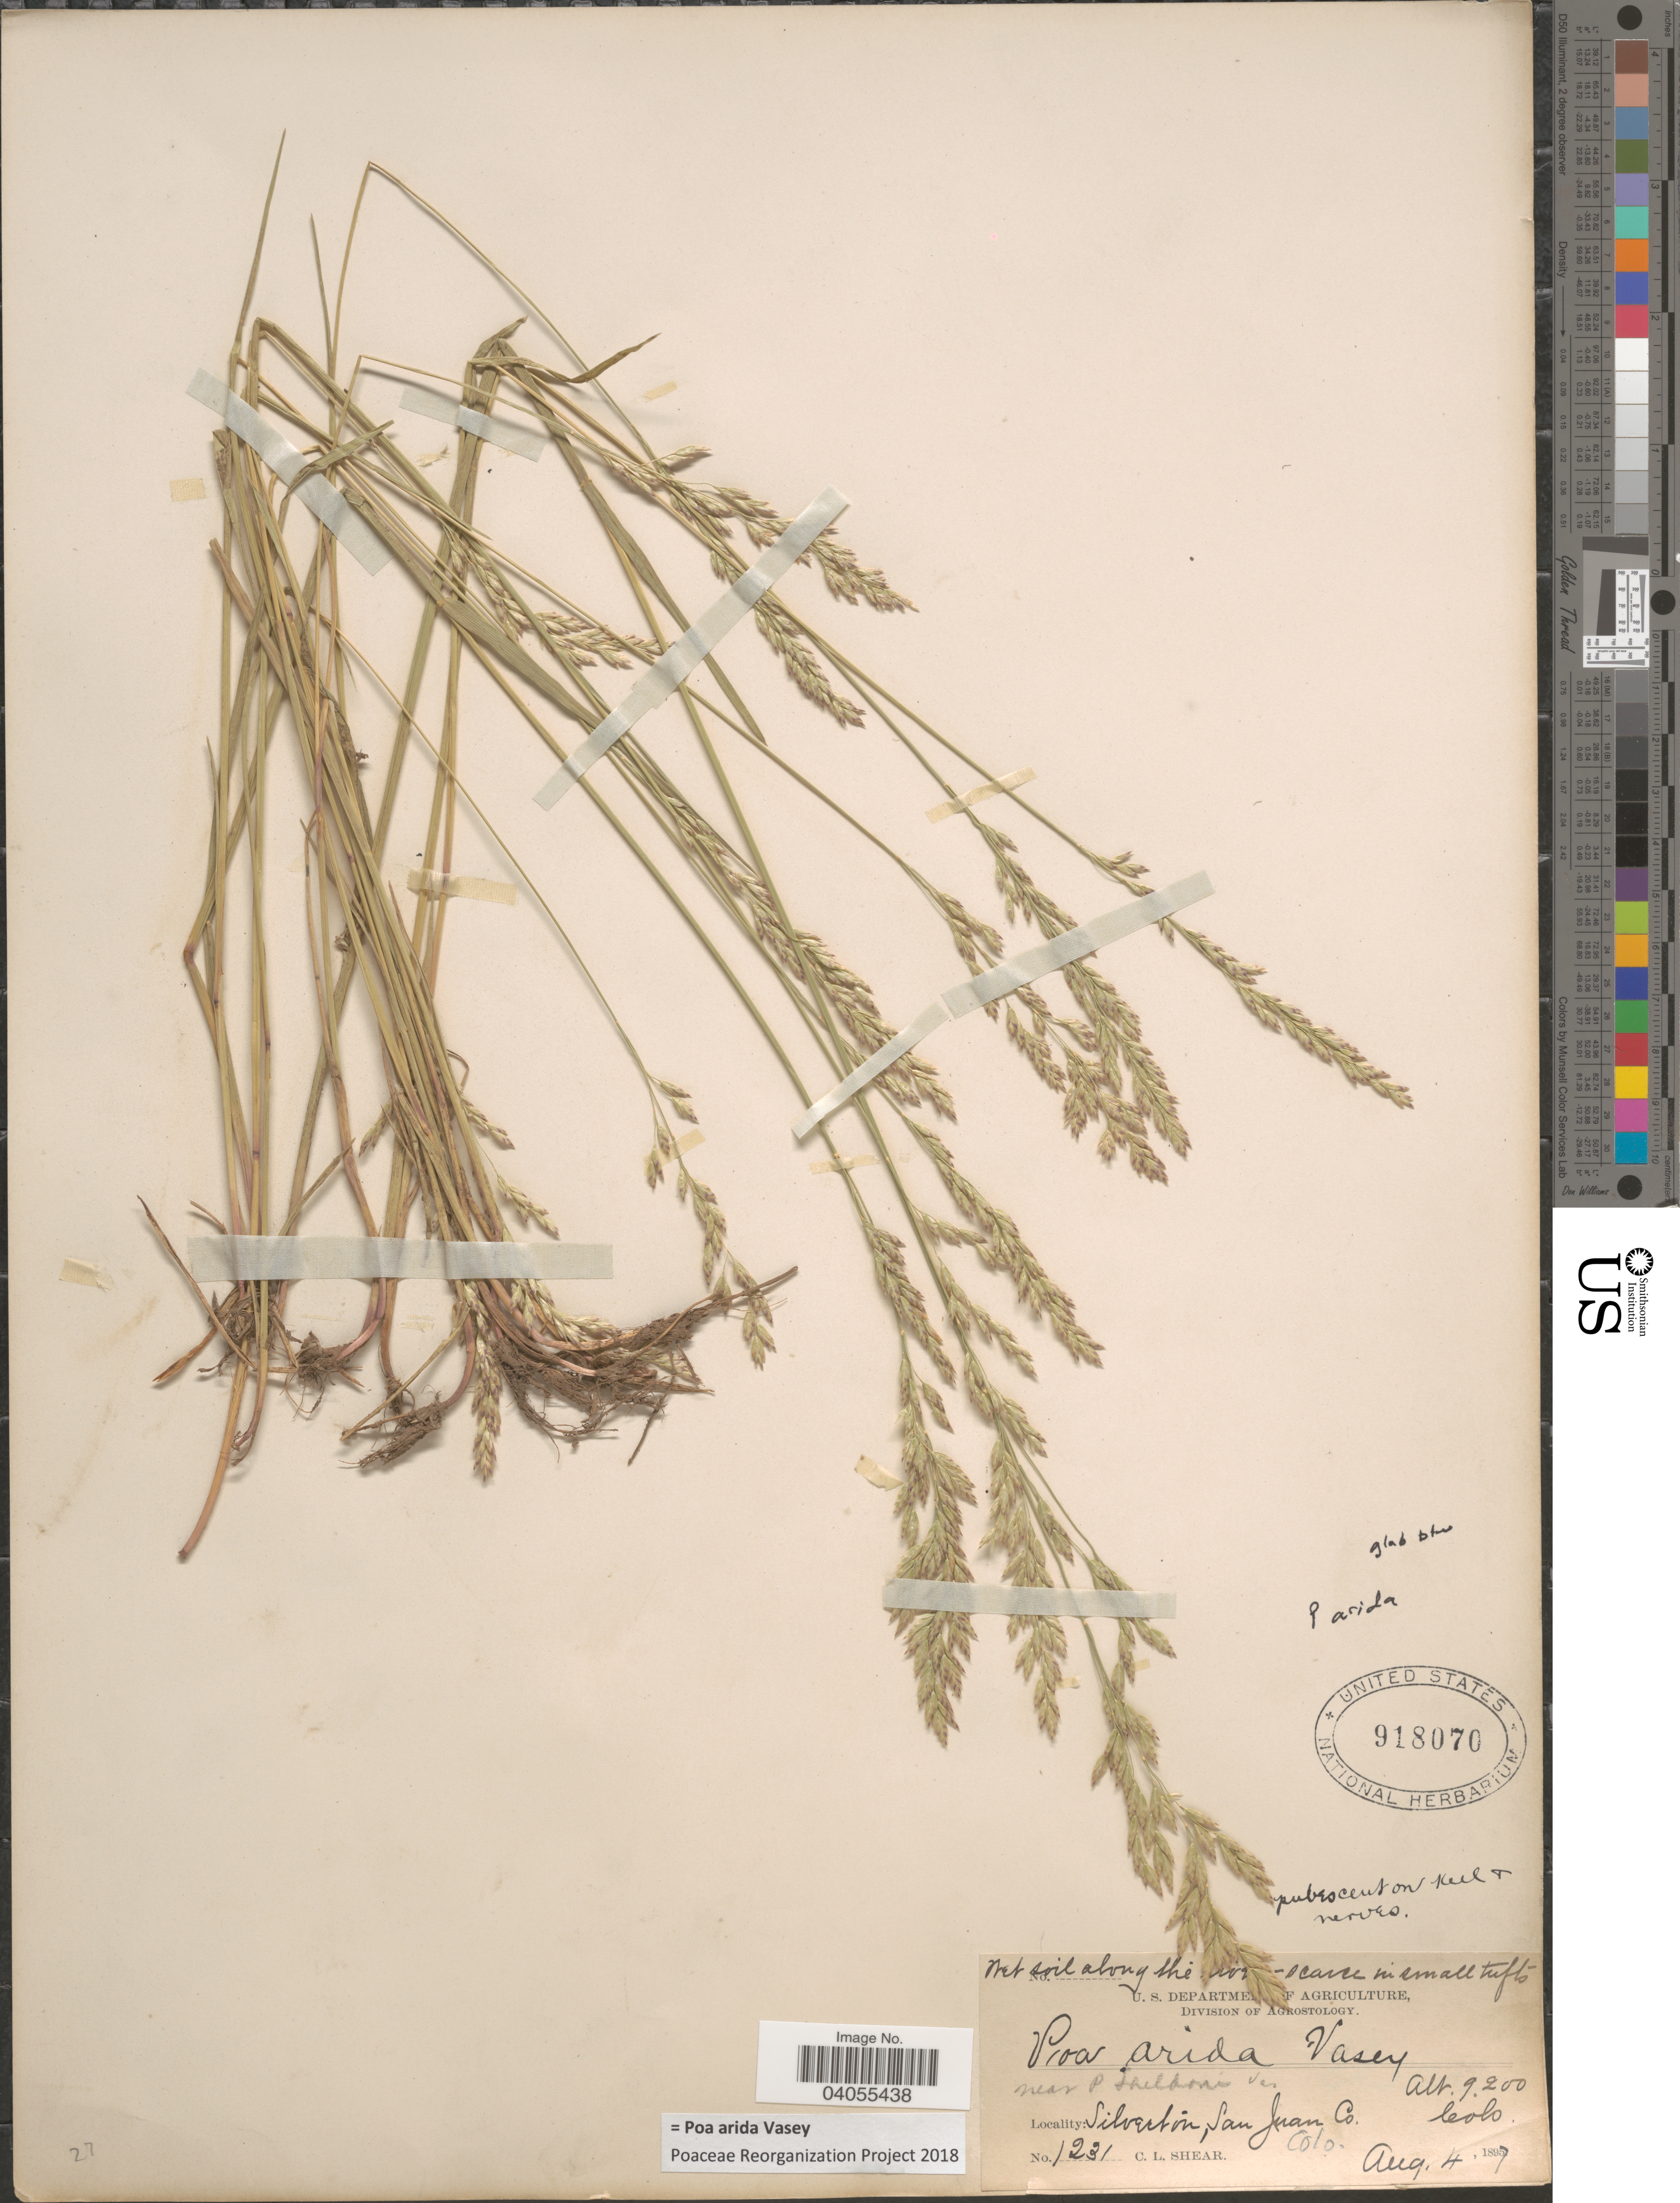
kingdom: Plantae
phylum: Tracheophyta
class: Liliopsida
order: Poales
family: Poaceae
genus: Poa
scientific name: Poa arida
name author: Vasey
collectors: C. L. Shear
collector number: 1231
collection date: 1897-08-04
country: United States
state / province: Colorado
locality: Silverton, San Juan Co.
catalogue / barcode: US 918070